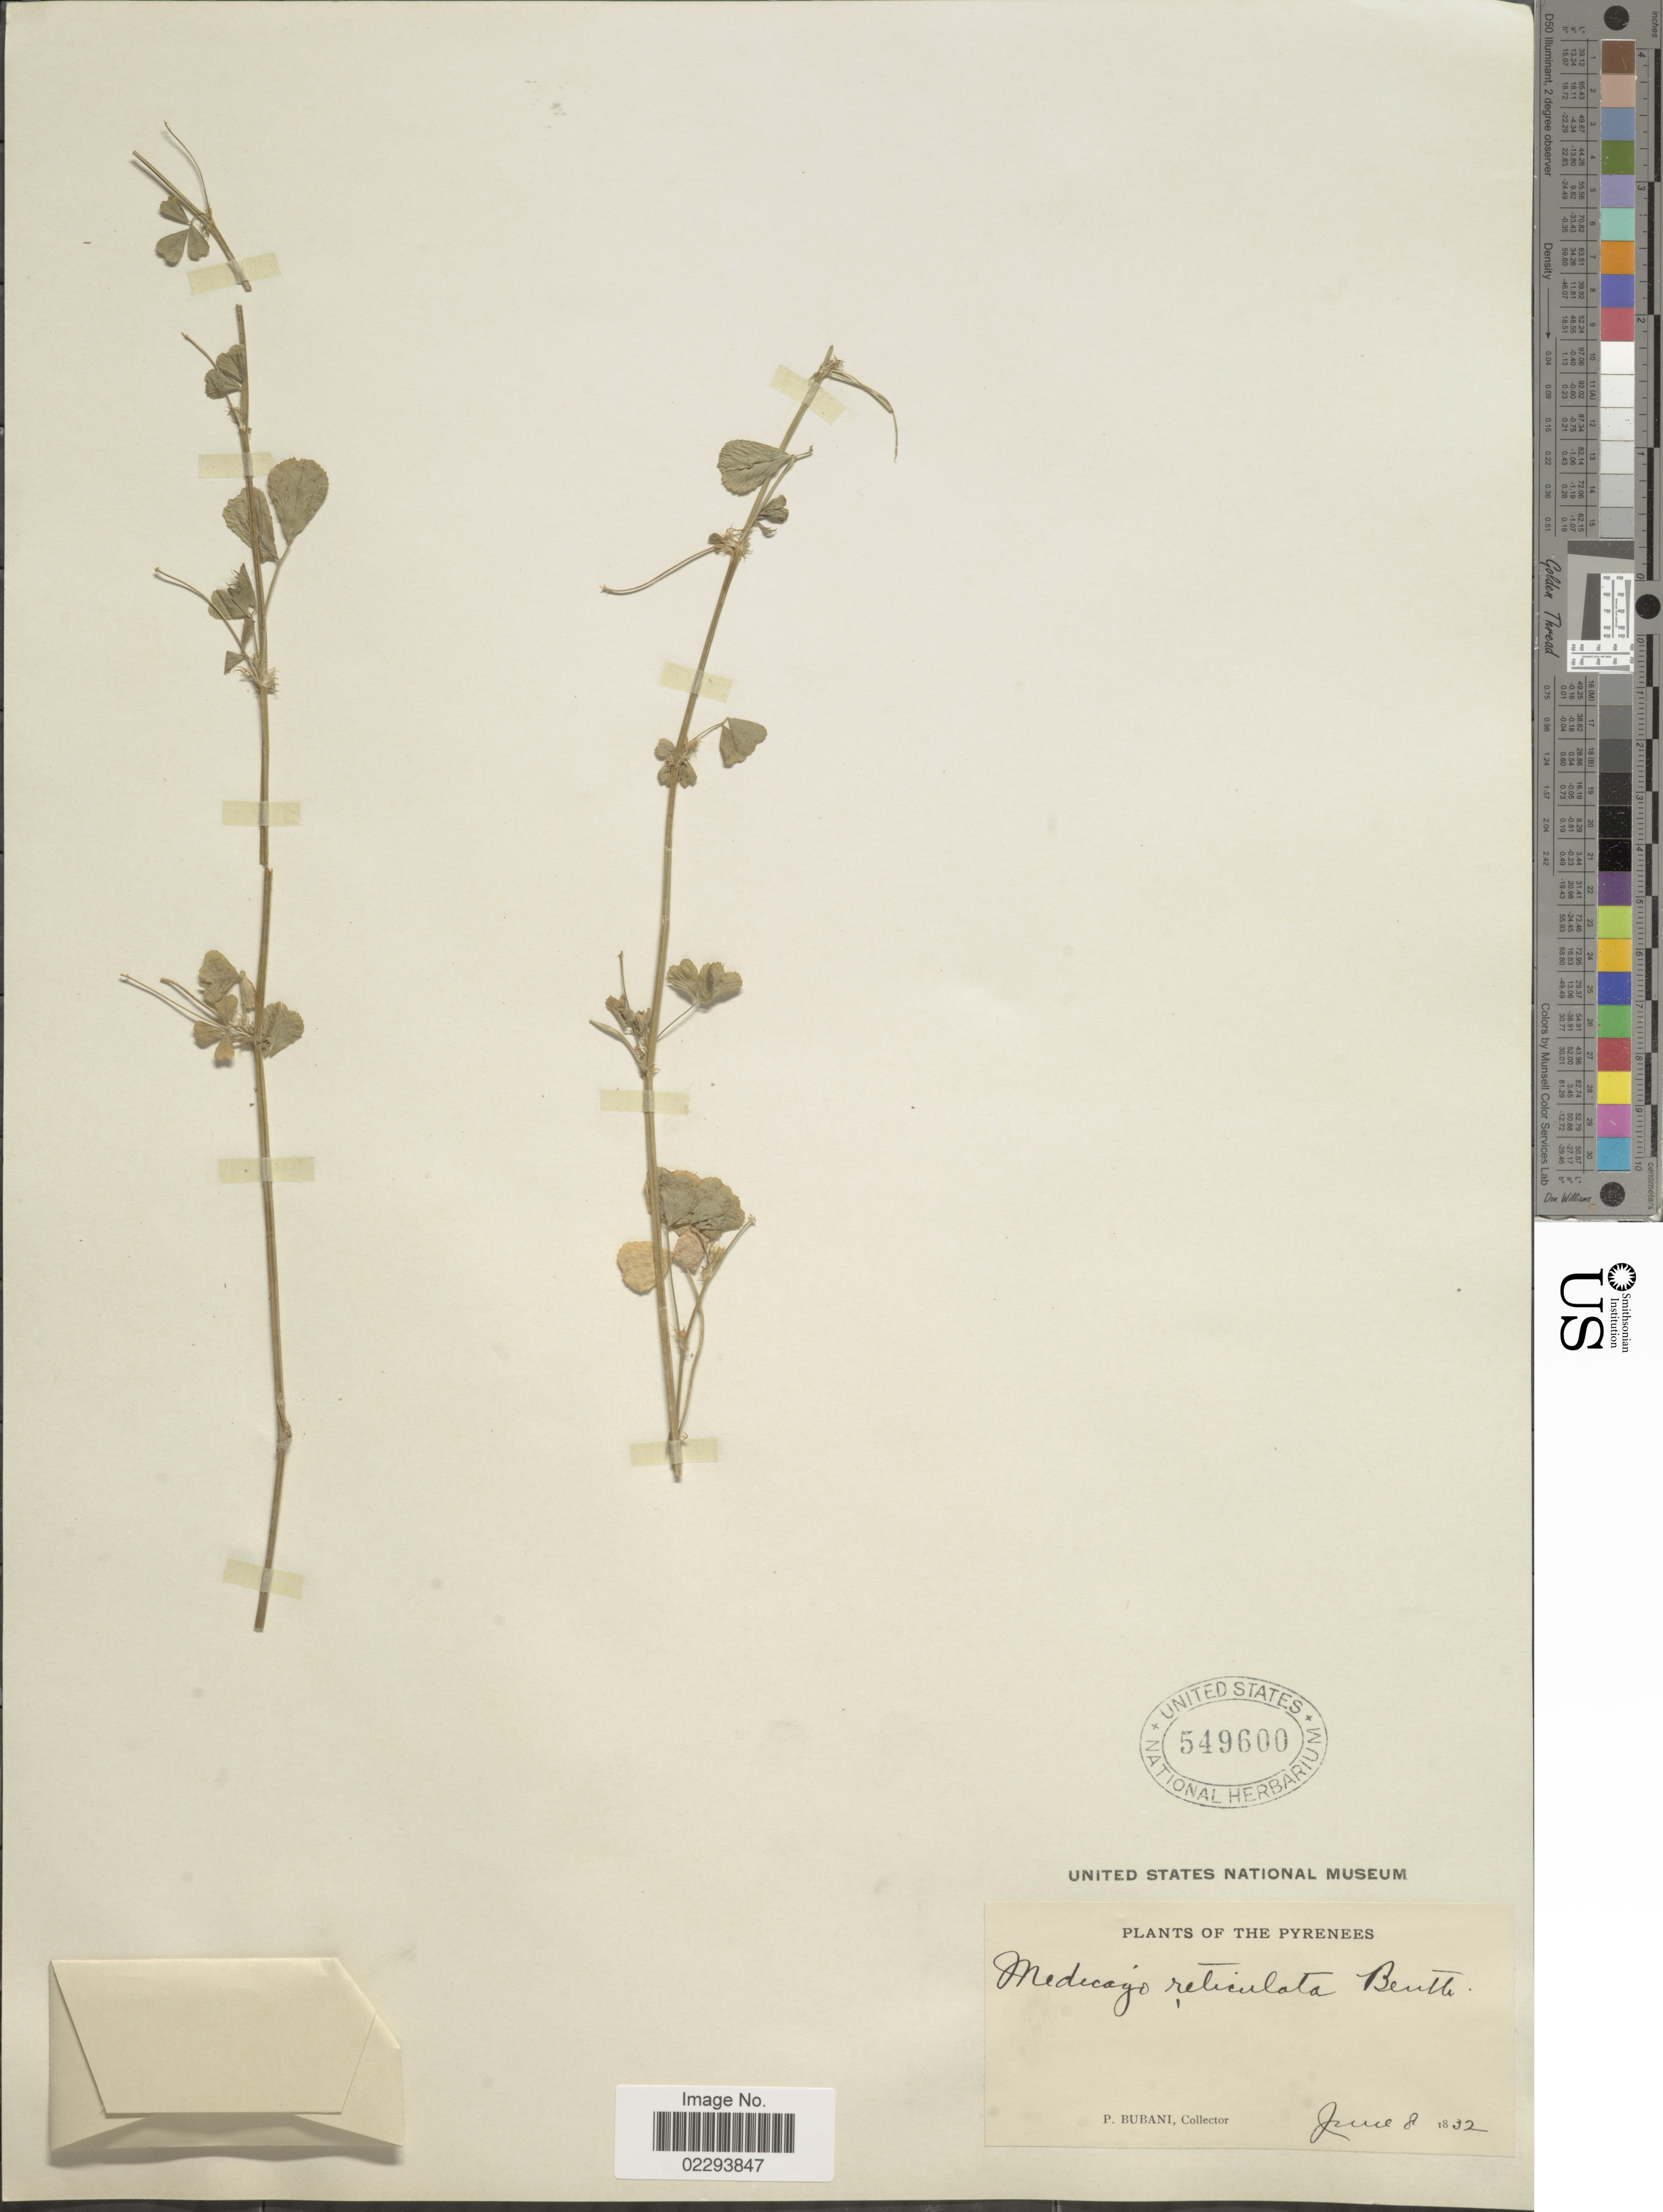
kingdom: Plantae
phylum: Tracheophyta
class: Magnoliopsida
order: Fabales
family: Fabaceae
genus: Medicago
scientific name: Medicago reticulata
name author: Benth.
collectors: P. Bubani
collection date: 1832-06-08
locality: Pyrenees.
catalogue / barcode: US 549600